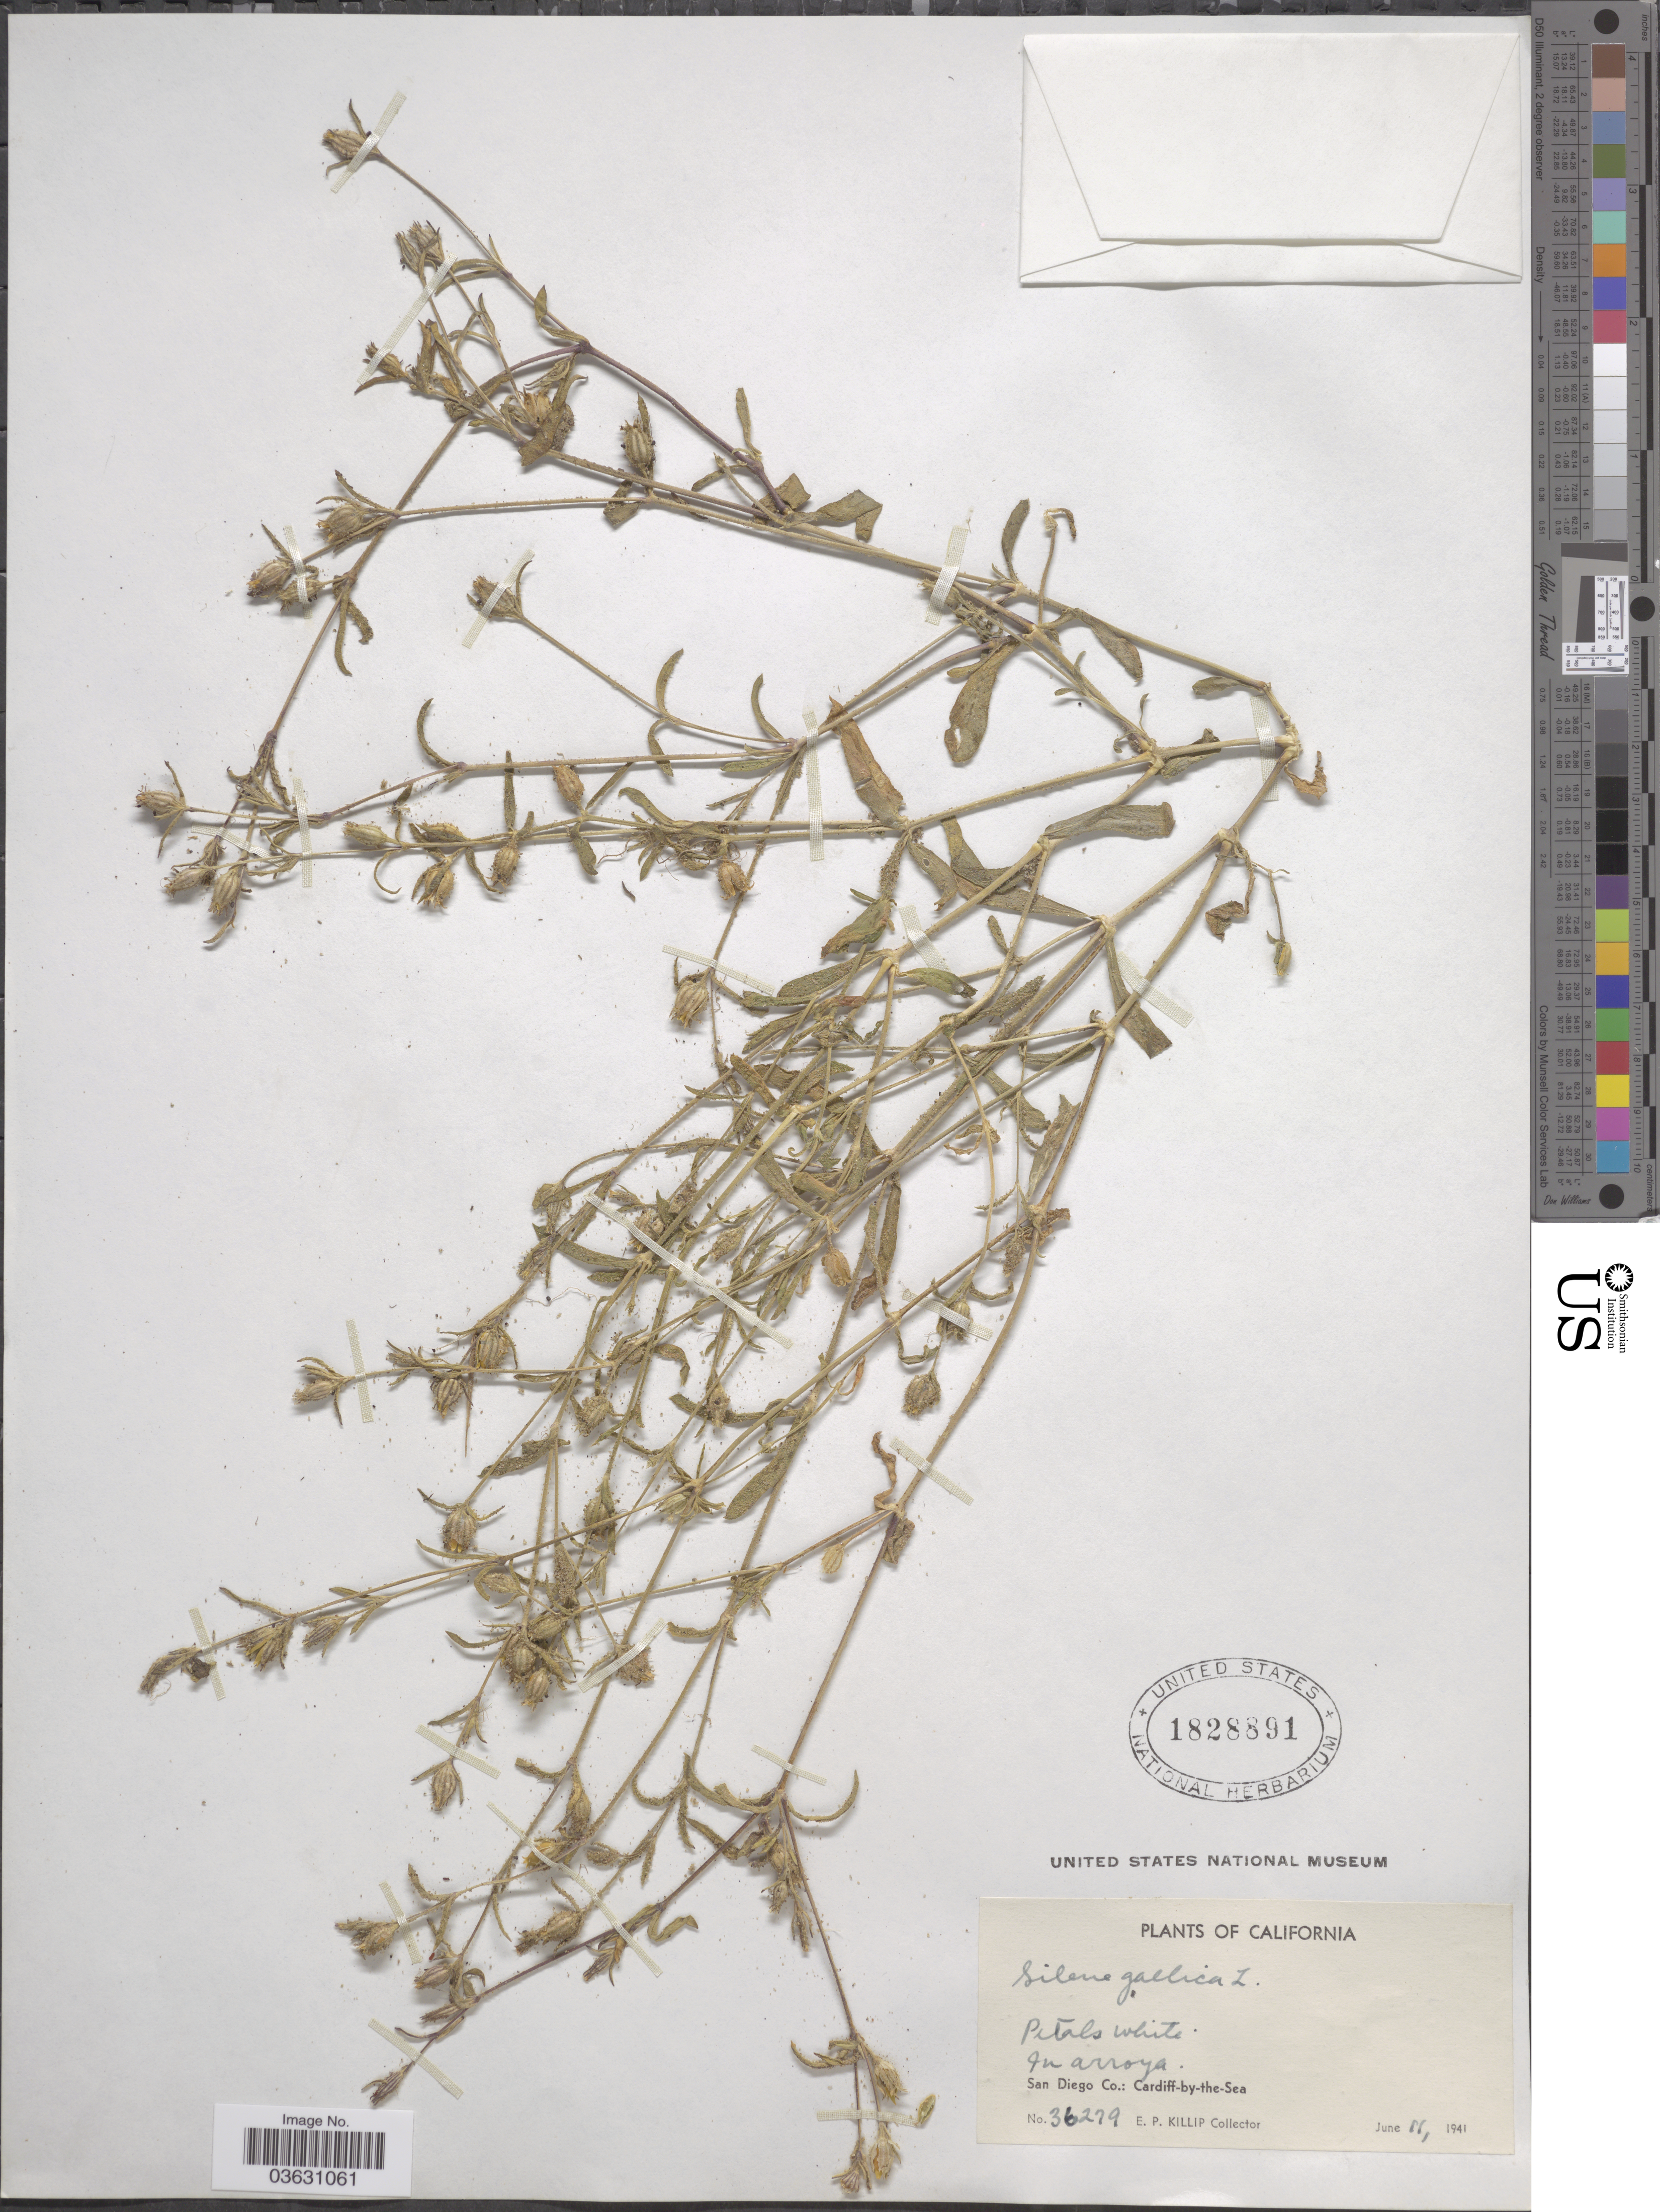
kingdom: Plantae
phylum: Tracheophyta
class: Magnoliopsida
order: Caryophyllales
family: Caryophyllaceae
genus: Silene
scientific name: Silene gallica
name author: L.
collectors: E. P. Killip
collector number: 36279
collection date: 1941-06-11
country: United States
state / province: California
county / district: San Diego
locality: In arroya. San Diego Co.: Cardiff-by-the-Sea.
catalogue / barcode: US 1828891